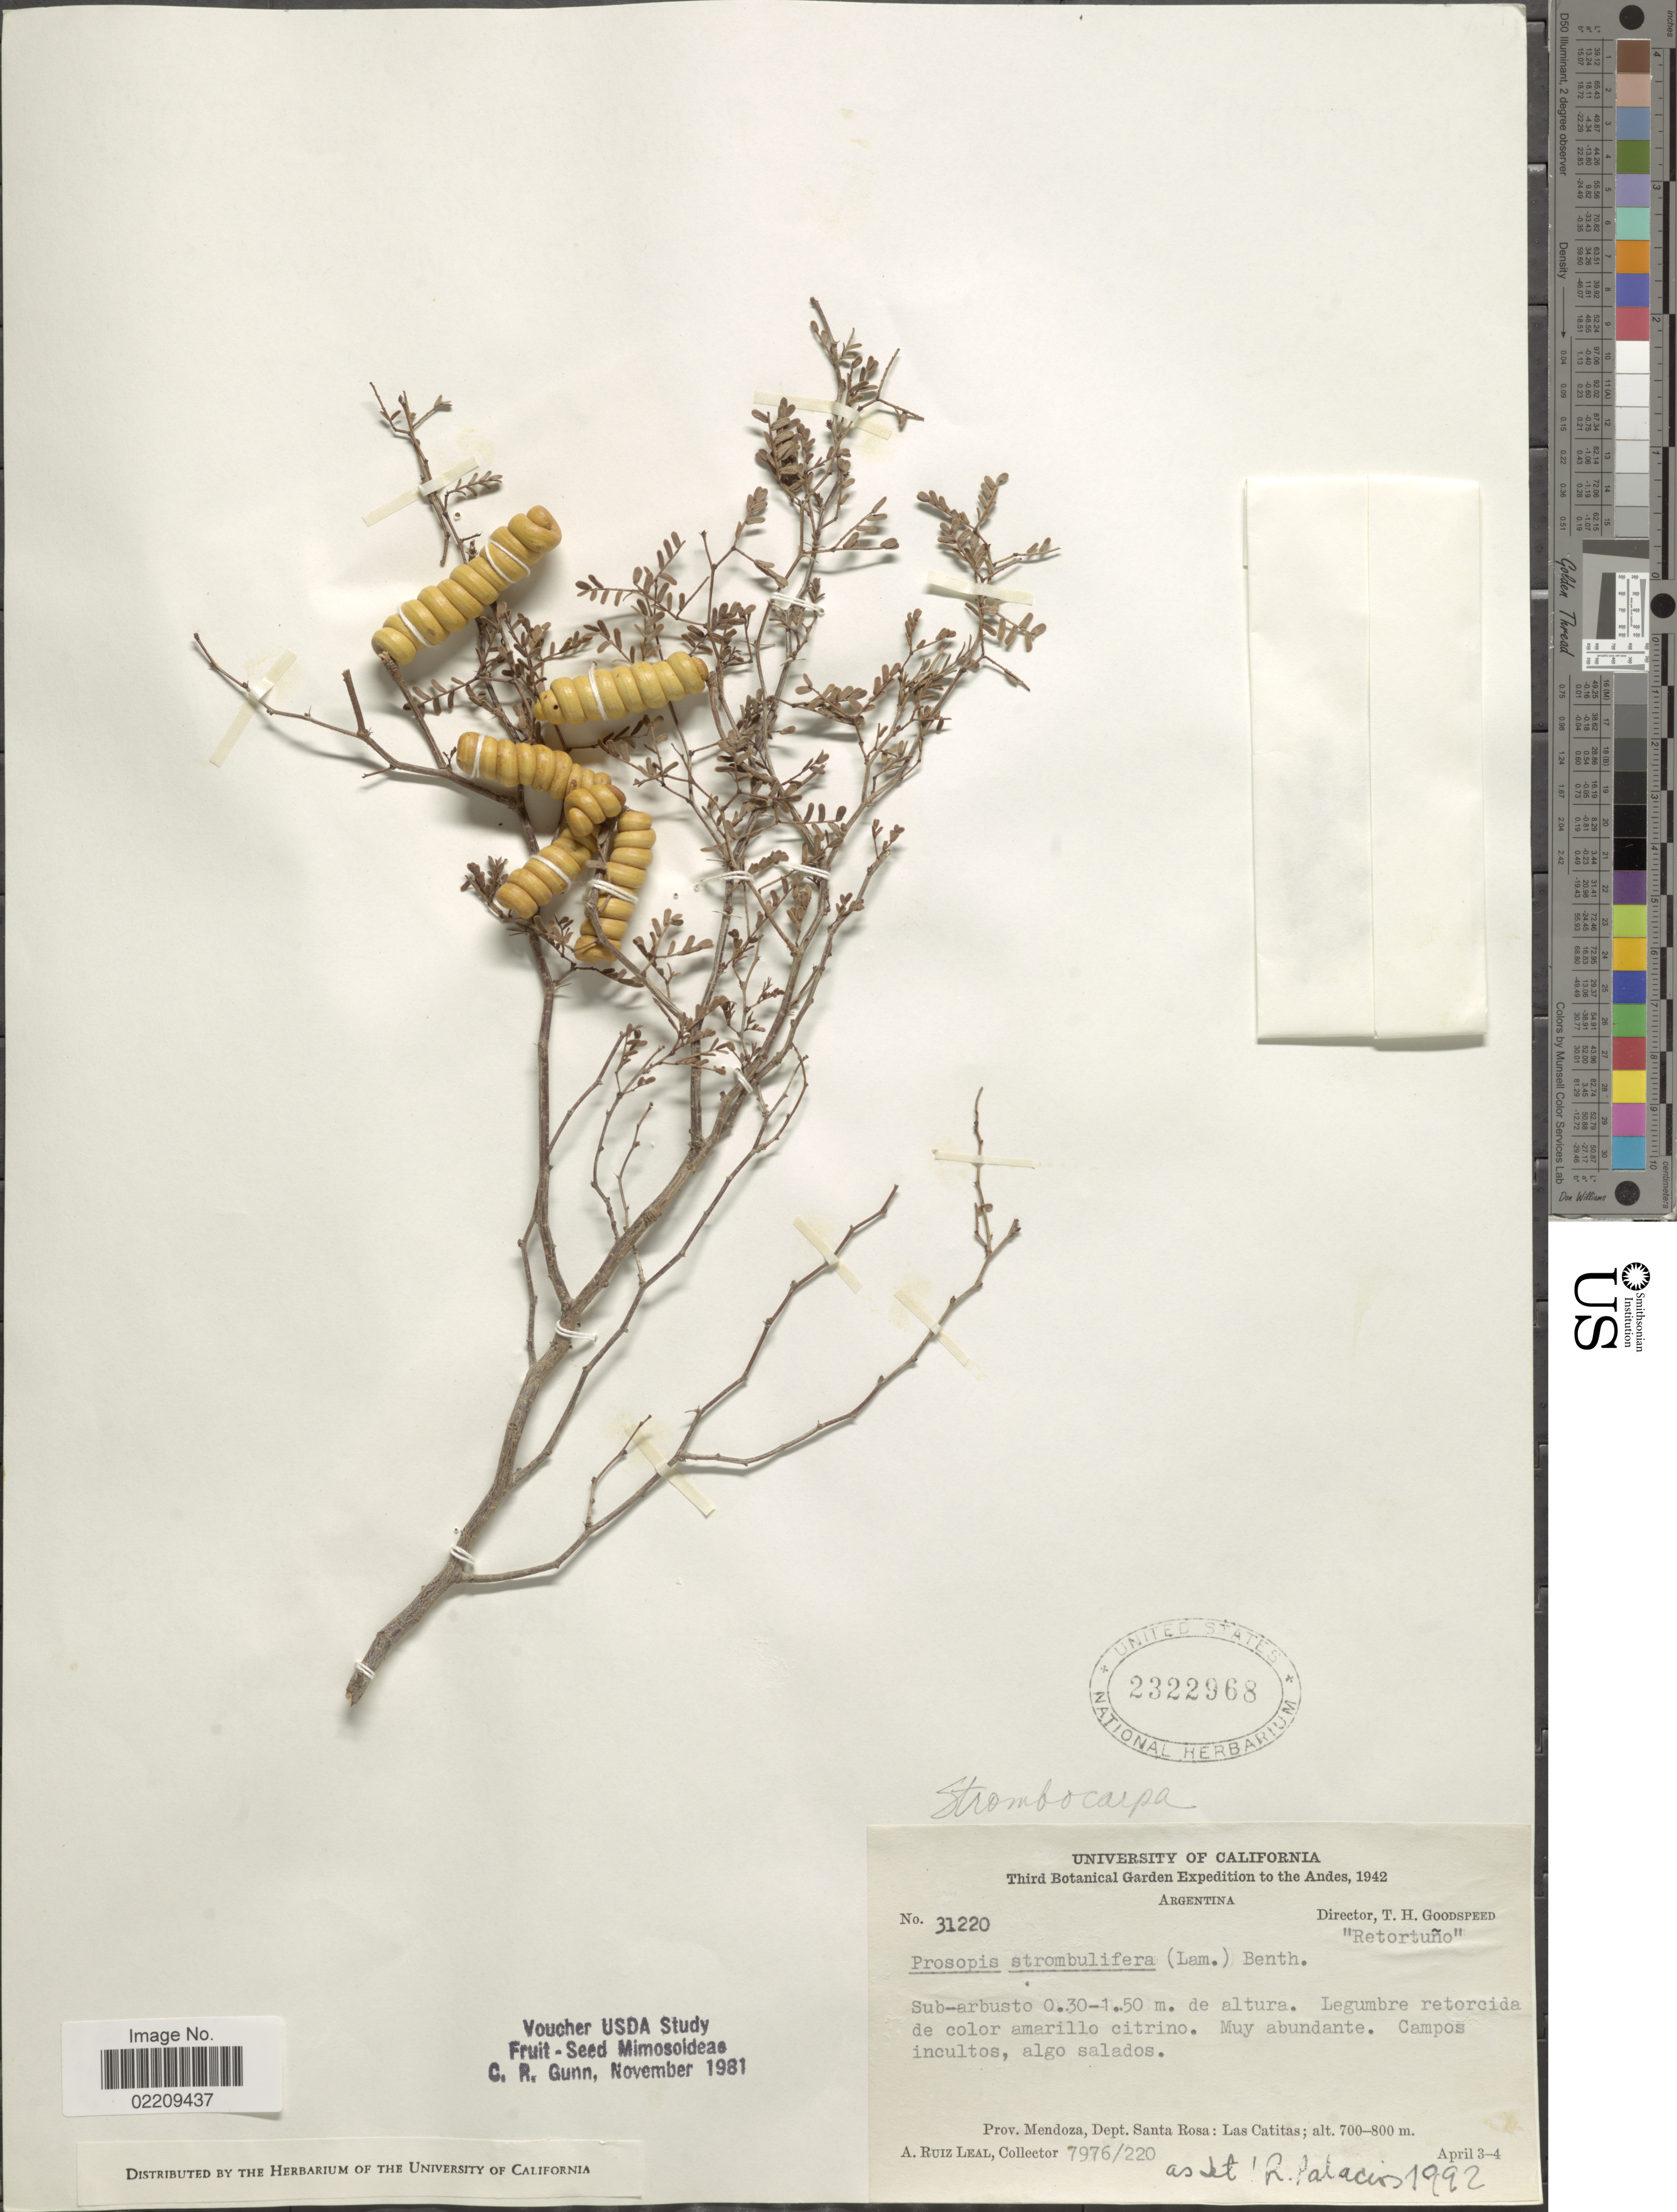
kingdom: Plantae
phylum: Tracheophyta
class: Magnoliopsida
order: Fabales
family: Fabaceae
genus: Strombocarpa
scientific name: Strombocarpa strombulifera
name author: (Lam.) A. Gray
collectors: A. R. Leal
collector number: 7976/220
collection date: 1942-04-03/1942-04-04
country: Argentina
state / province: Mendoza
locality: Prov. Mendoza, Dept. Santa Rosa: Las Catitas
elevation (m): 700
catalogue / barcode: US 2322968